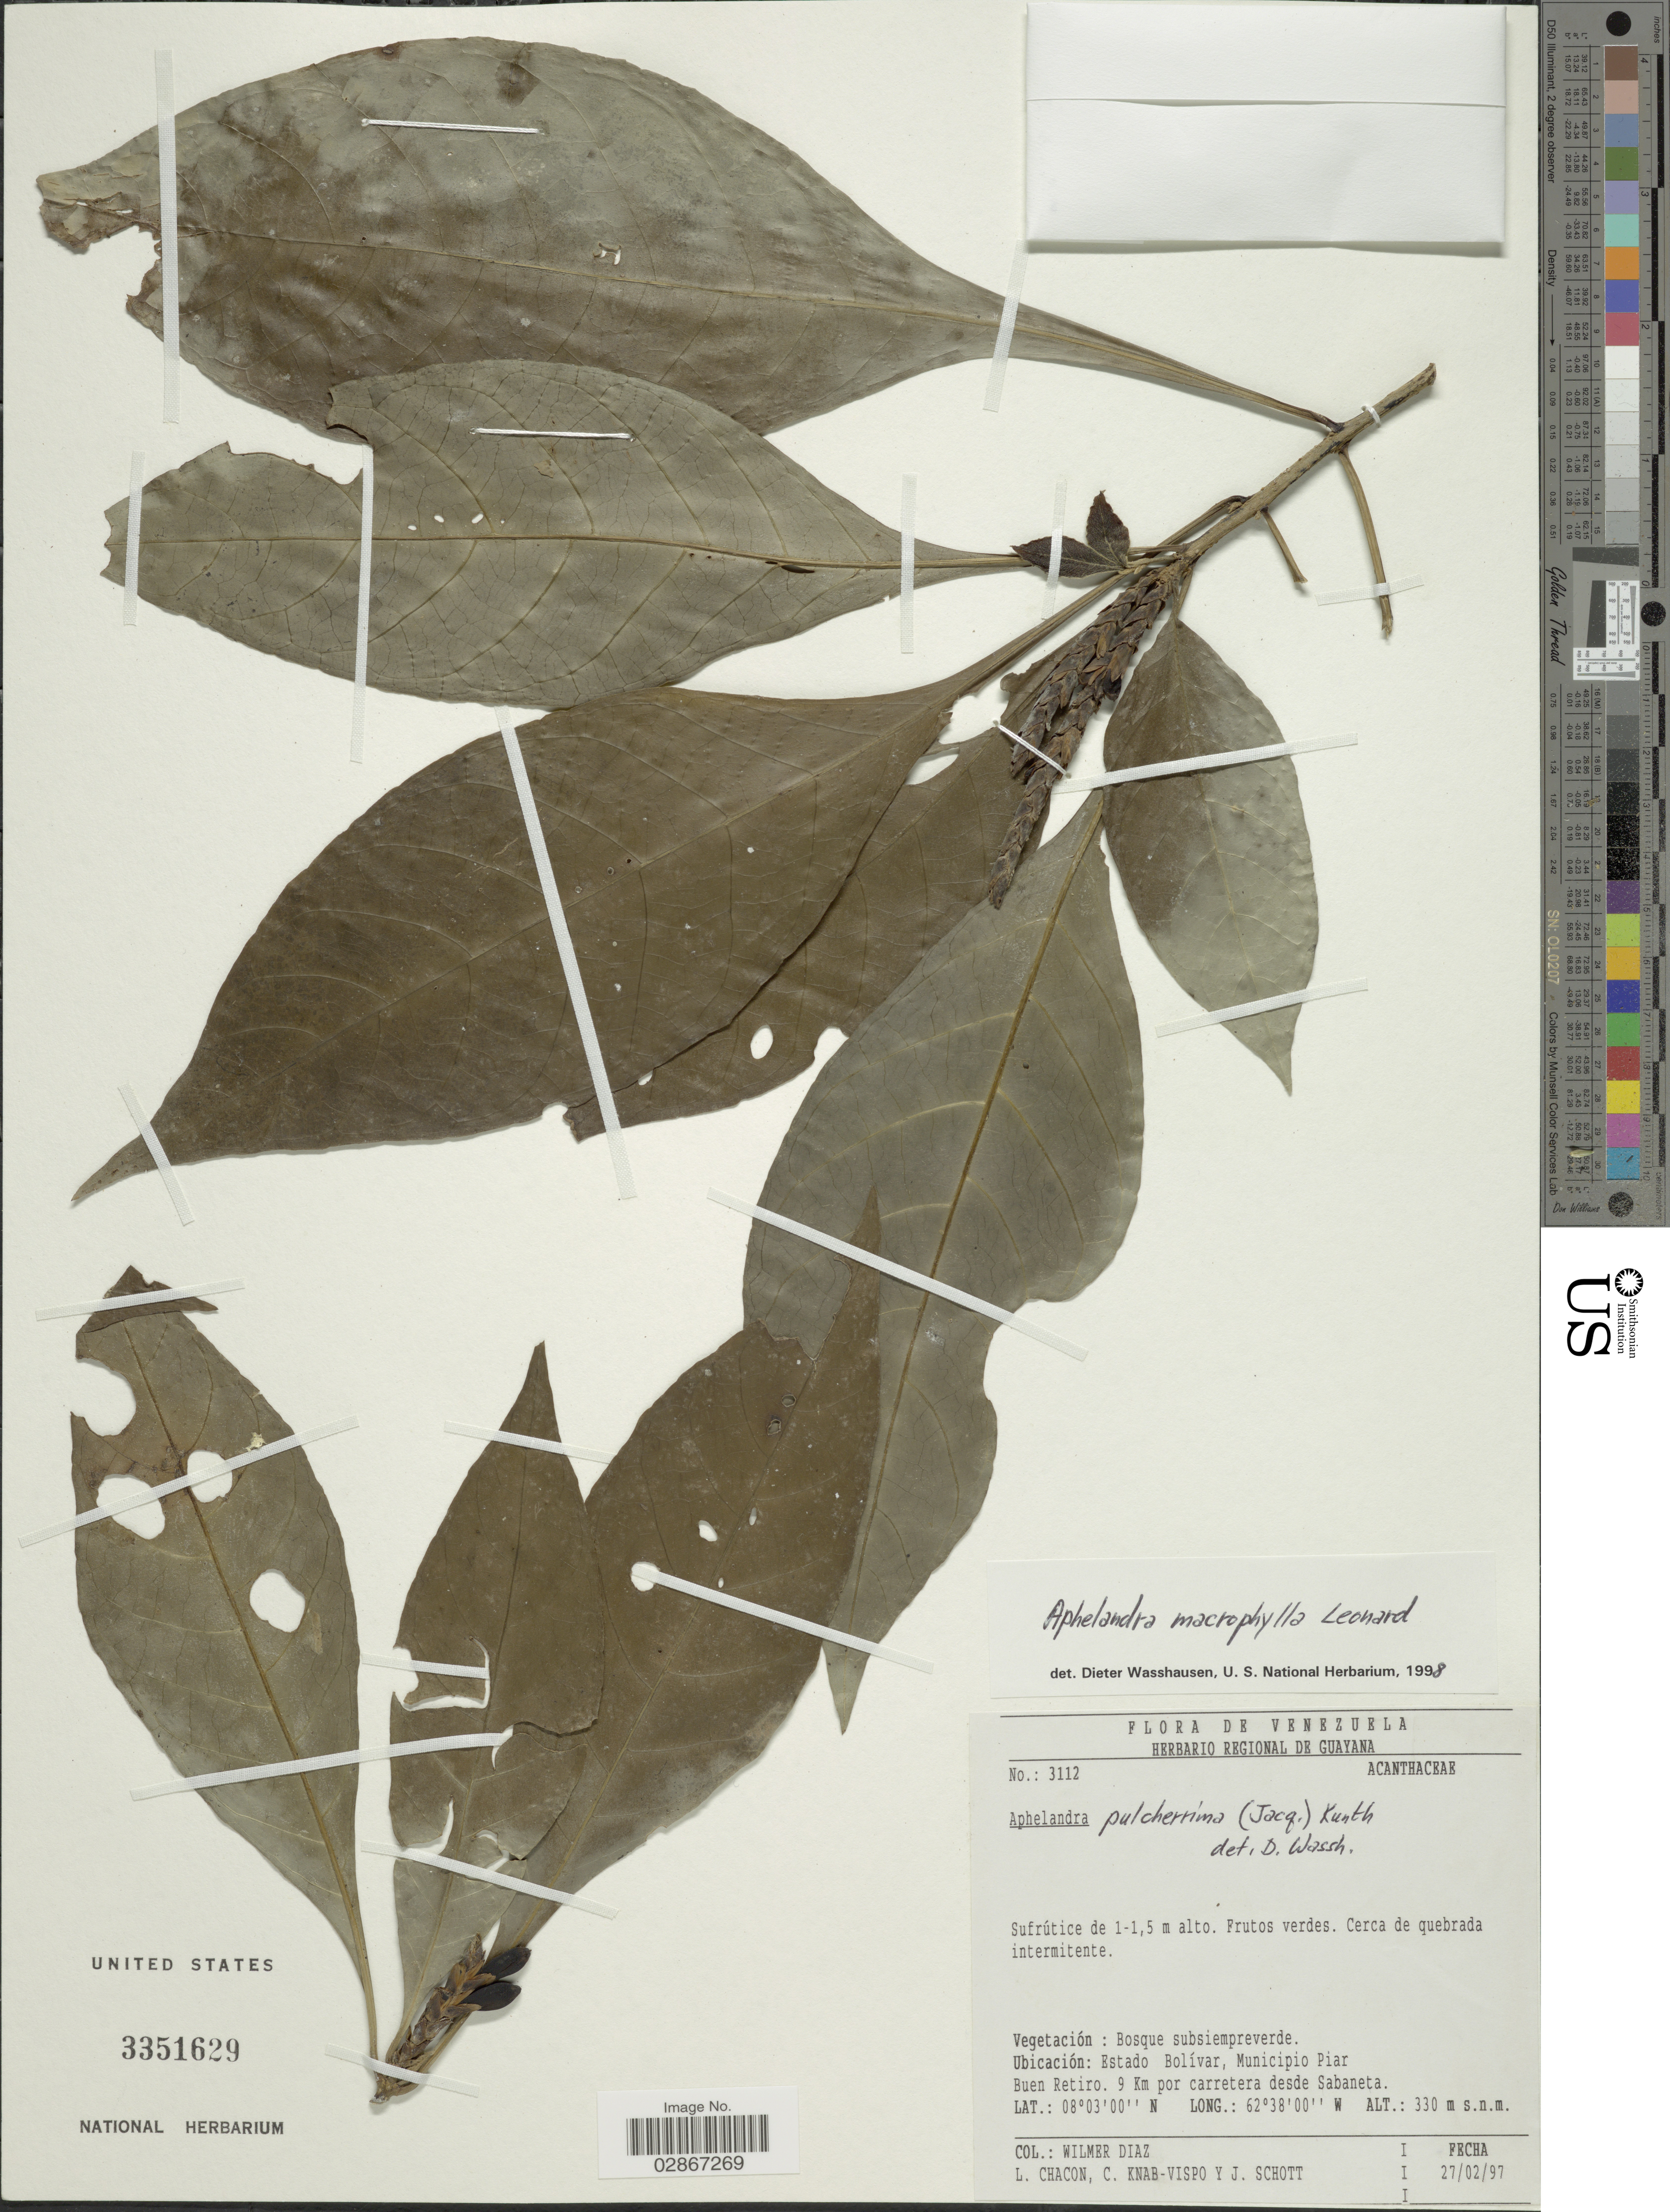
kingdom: Plantae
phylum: Tracheophyta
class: Magnoliopsida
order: Lamiales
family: Acanthaceae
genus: Aphelandra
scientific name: Aphelandra macrophylla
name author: Leonard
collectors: W. Díaz P., L. Chacon, C. Knab-Vispo & J. Schott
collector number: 3112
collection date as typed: Transcribed d/m/y: 27/2/97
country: Venezuela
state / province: Bolivar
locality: Município Piar. Buen Retiro. 9 Km por carretera desde Sabaneta.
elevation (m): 330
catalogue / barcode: US 3351629